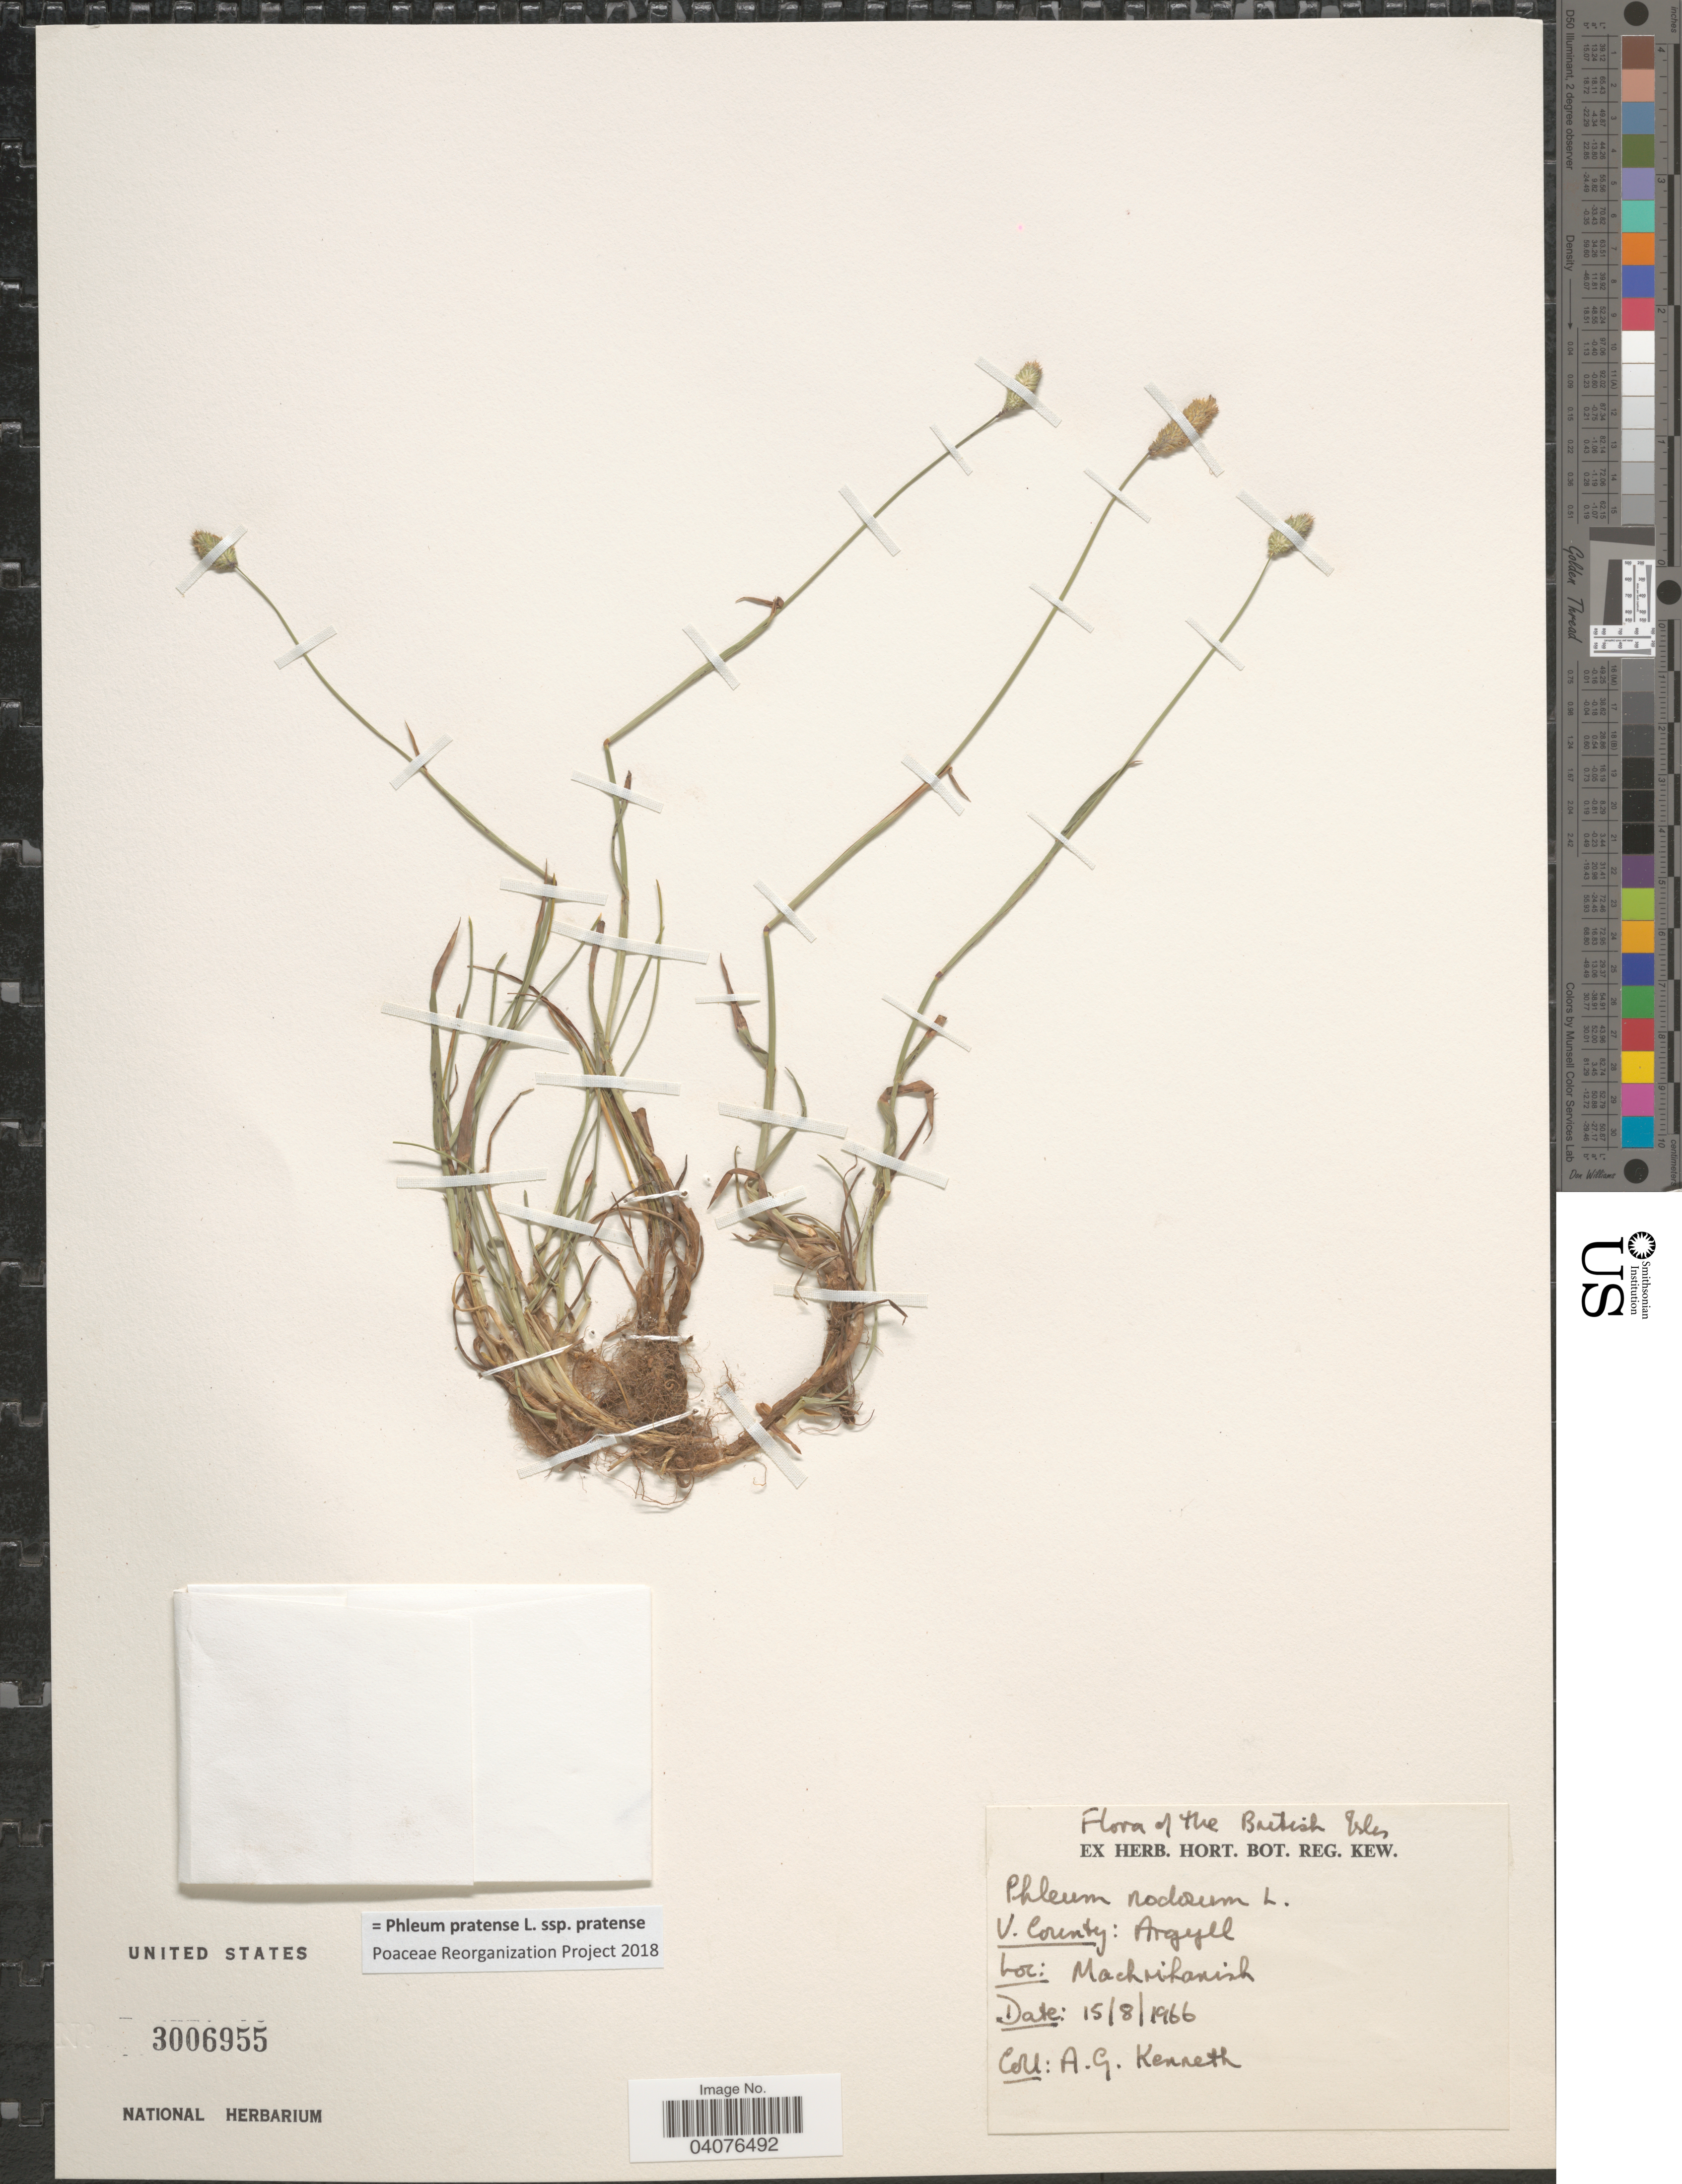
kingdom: Plantae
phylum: Tracheophyta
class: Liliopsida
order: Poales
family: Poaceae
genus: Phleum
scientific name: Phleum pratense subsp. pratense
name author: L.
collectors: A. Kenneth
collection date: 1966-08-15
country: United Kingdom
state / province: Scotland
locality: The British Isles. V. County: Argyll. Machrihanish.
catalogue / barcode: US 3006955